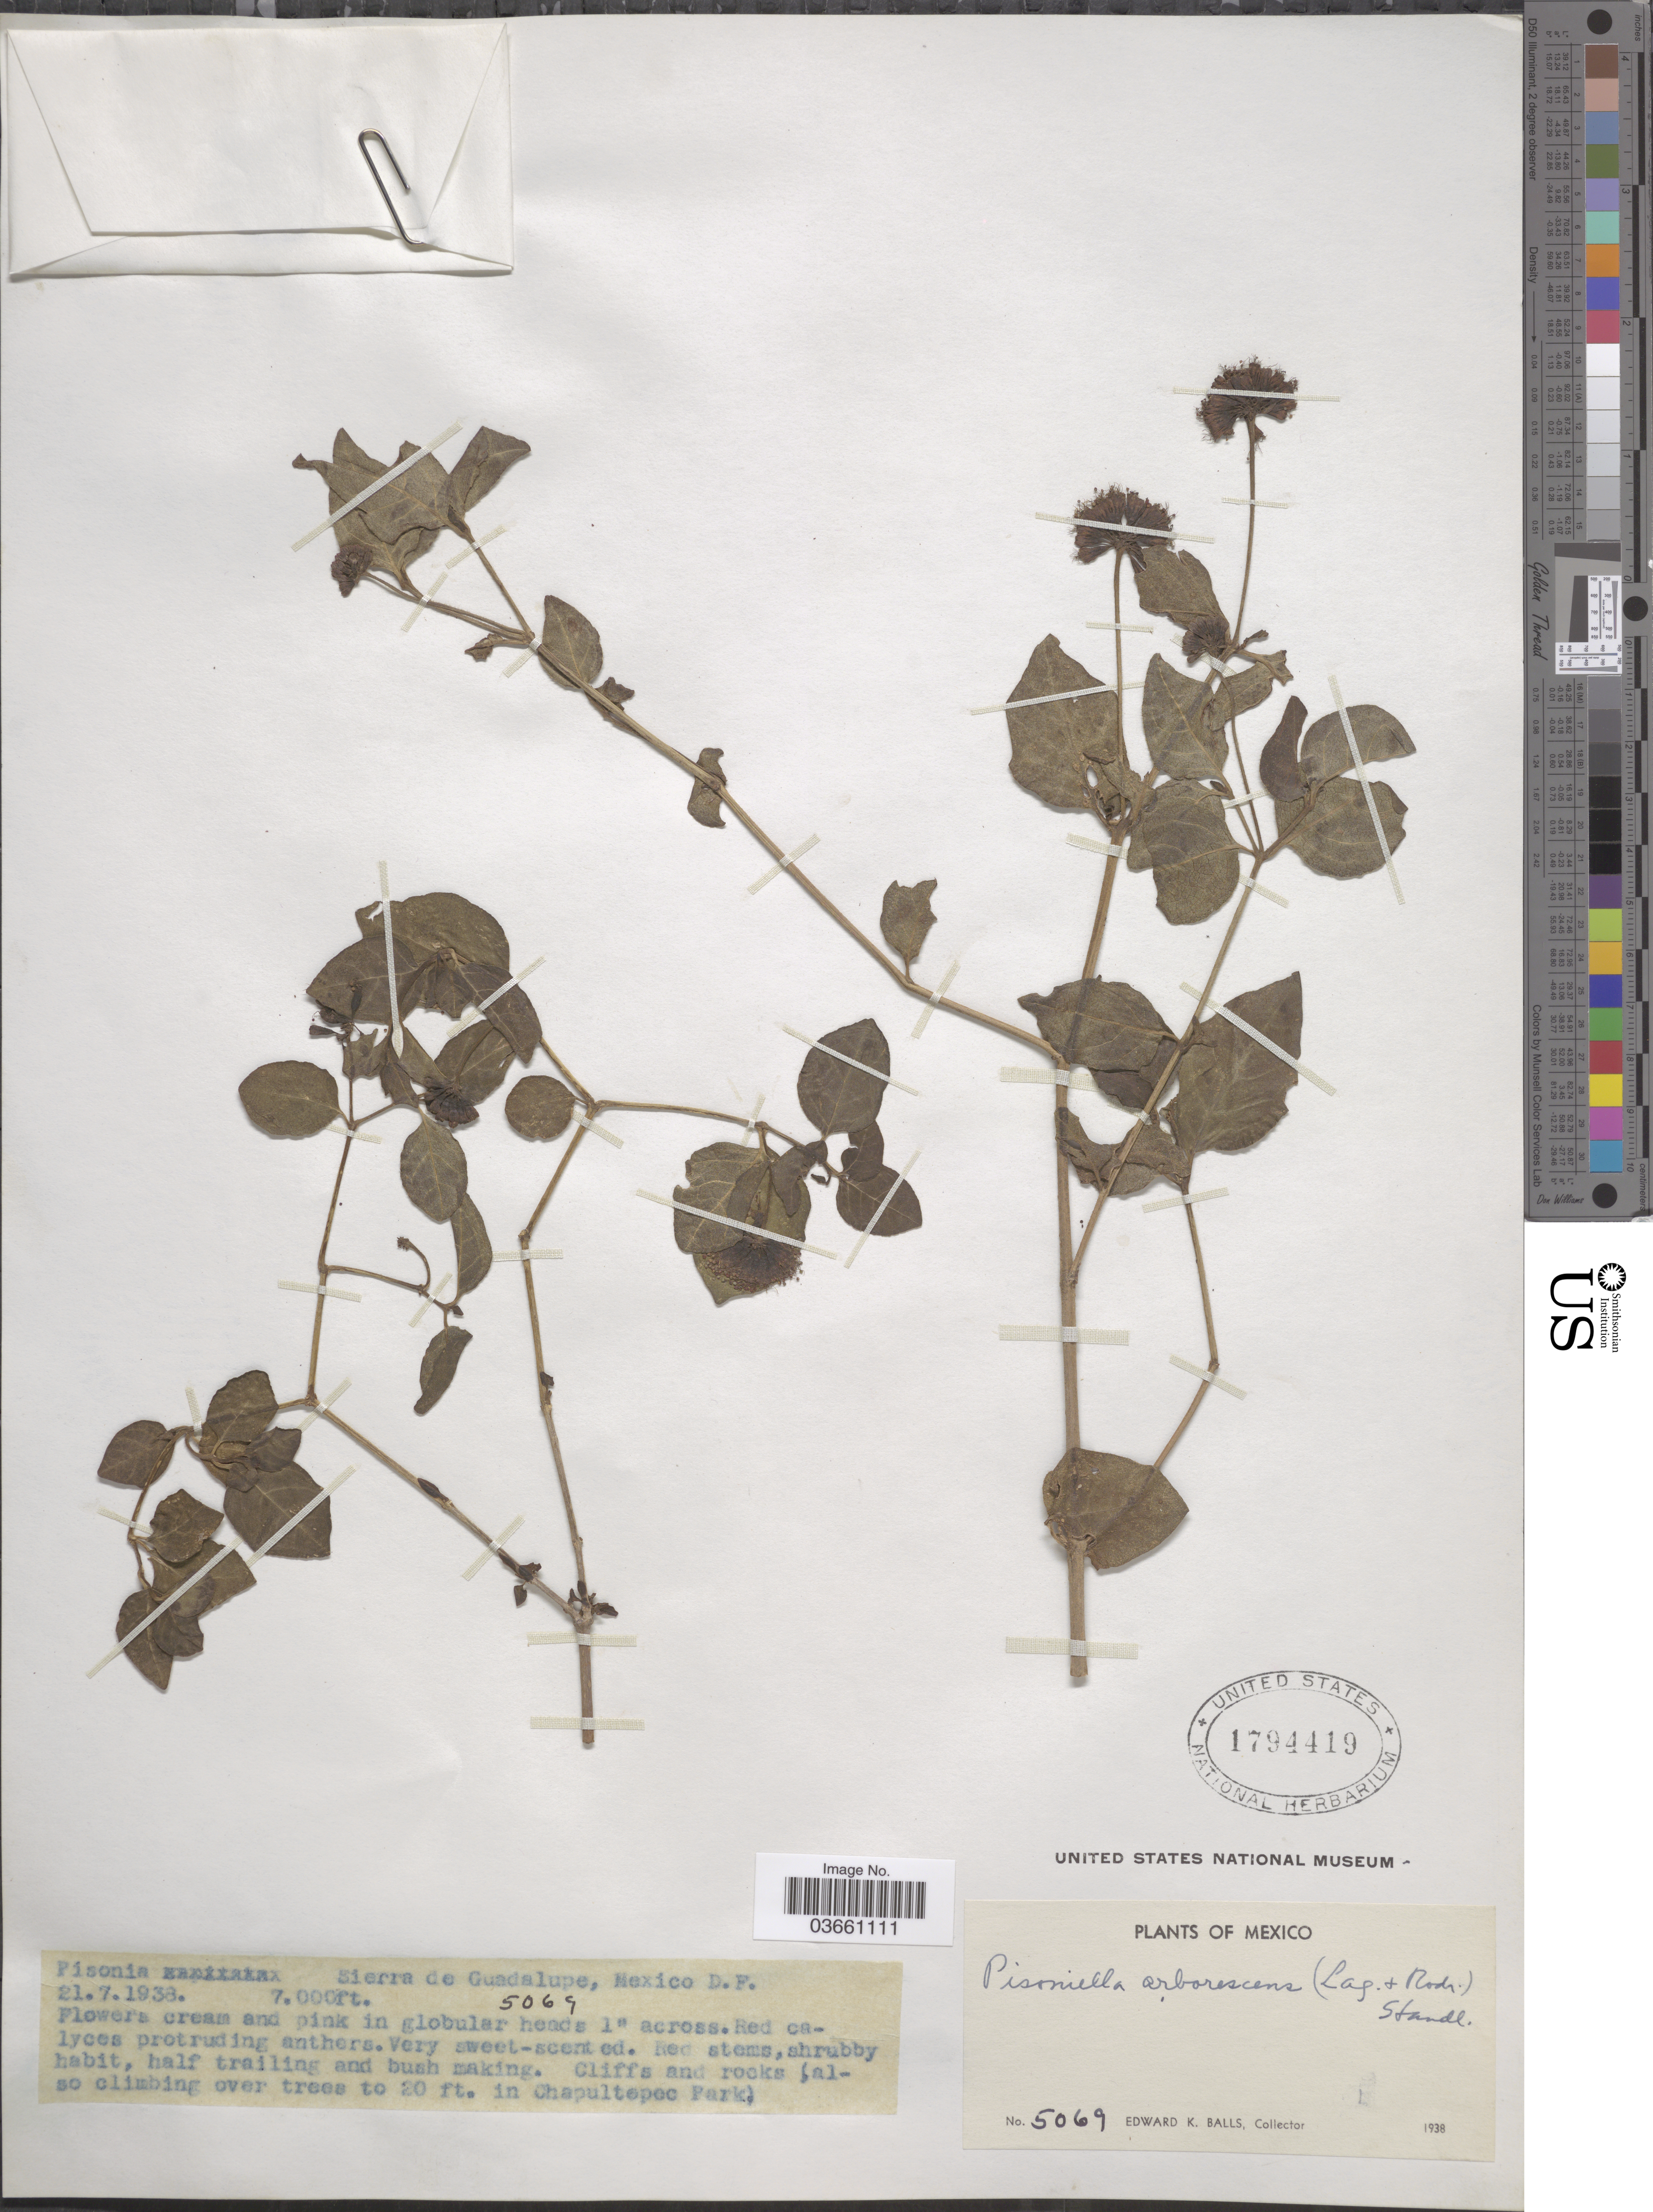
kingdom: Plantae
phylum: Tracheophyta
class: Magnoliopsida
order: Caryophyllales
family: Nyctaginaceae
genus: Pisoniella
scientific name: Pisoniella arborescens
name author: (Lag. & Rodr.) Standl.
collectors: E. K. Balls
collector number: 5069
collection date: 1938-07-21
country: Mexico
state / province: Distrito Federal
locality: Sierra de Guadalupe.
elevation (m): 2134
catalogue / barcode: US 1794419